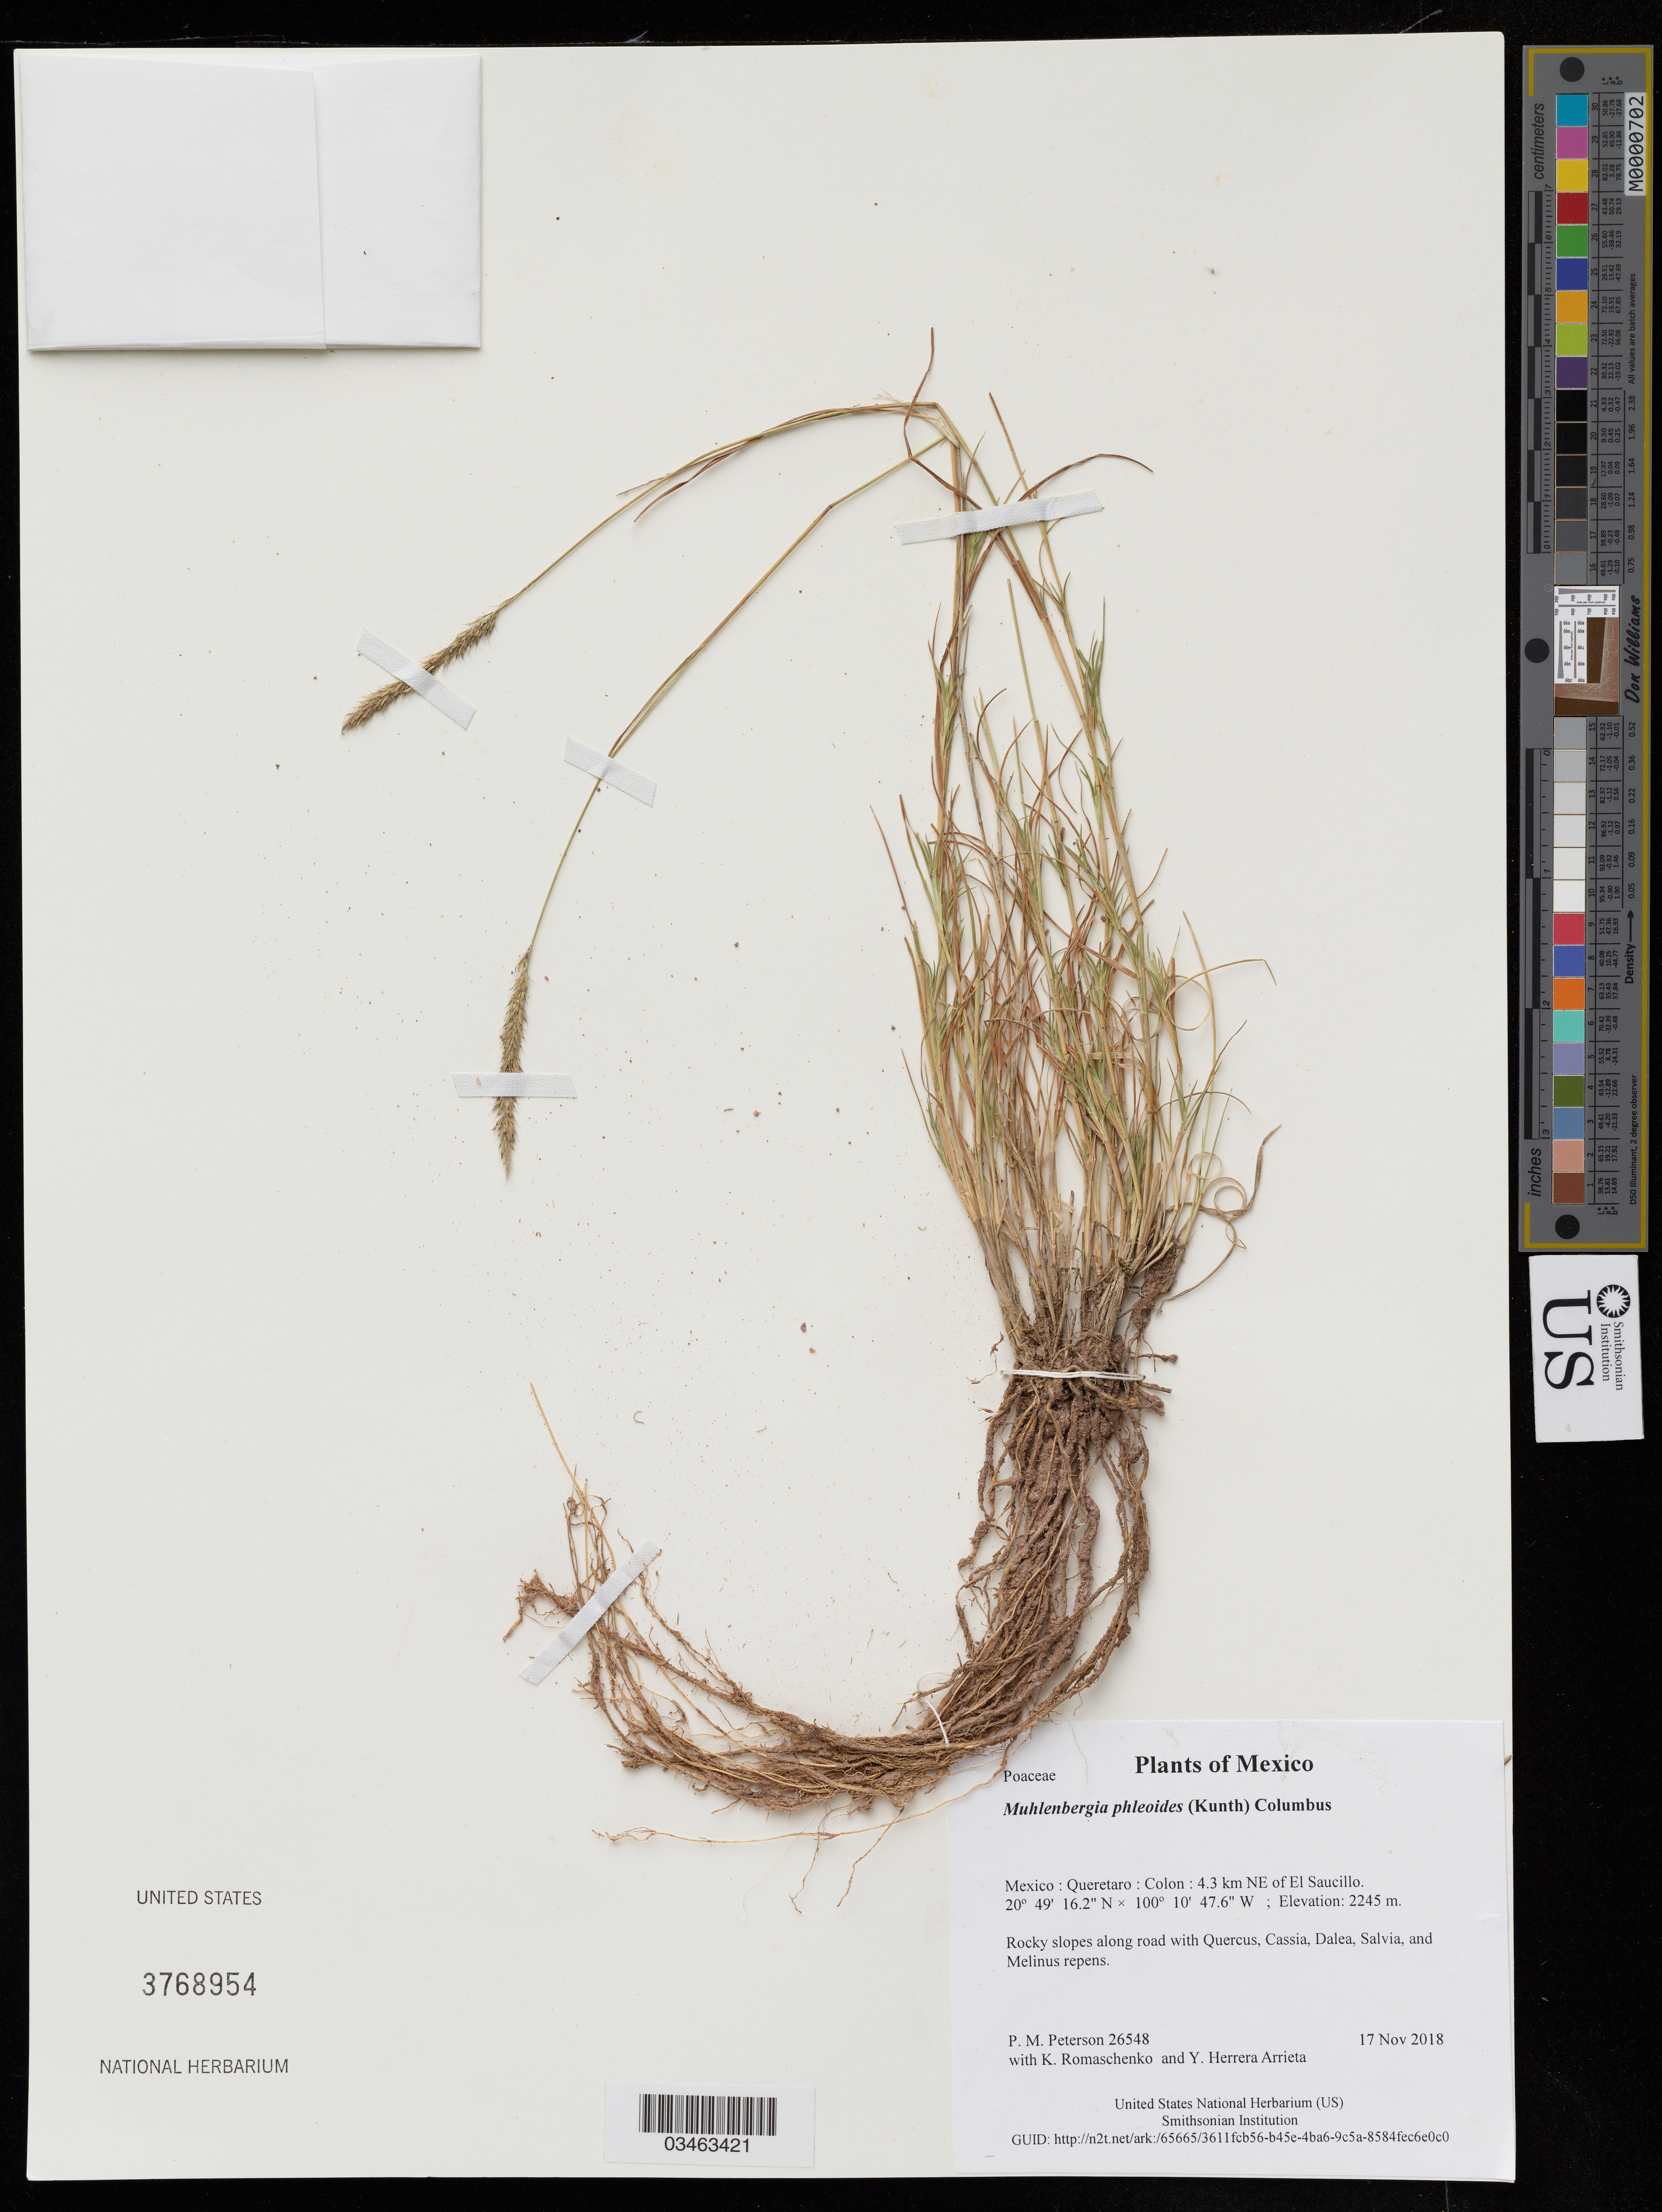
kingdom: Plantae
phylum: Tracheophyta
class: Liliopsida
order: Poales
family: Poaceae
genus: Muhlenbergia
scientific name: Muhlenbergia phleoides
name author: (Kunth) Columbus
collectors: P. M. Peterson, K. Romaschenko & Y. Herrera Arrieta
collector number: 26548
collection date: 2018-11-17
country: Mexico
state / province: Queretaro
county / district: Colon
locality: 4.3 km NE of El Saucillo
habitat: Rocky slopes along road with Quercus, Cassia, Dalea, Salvia, and Melinus repens.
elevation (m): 2245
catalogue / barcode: US 3768954